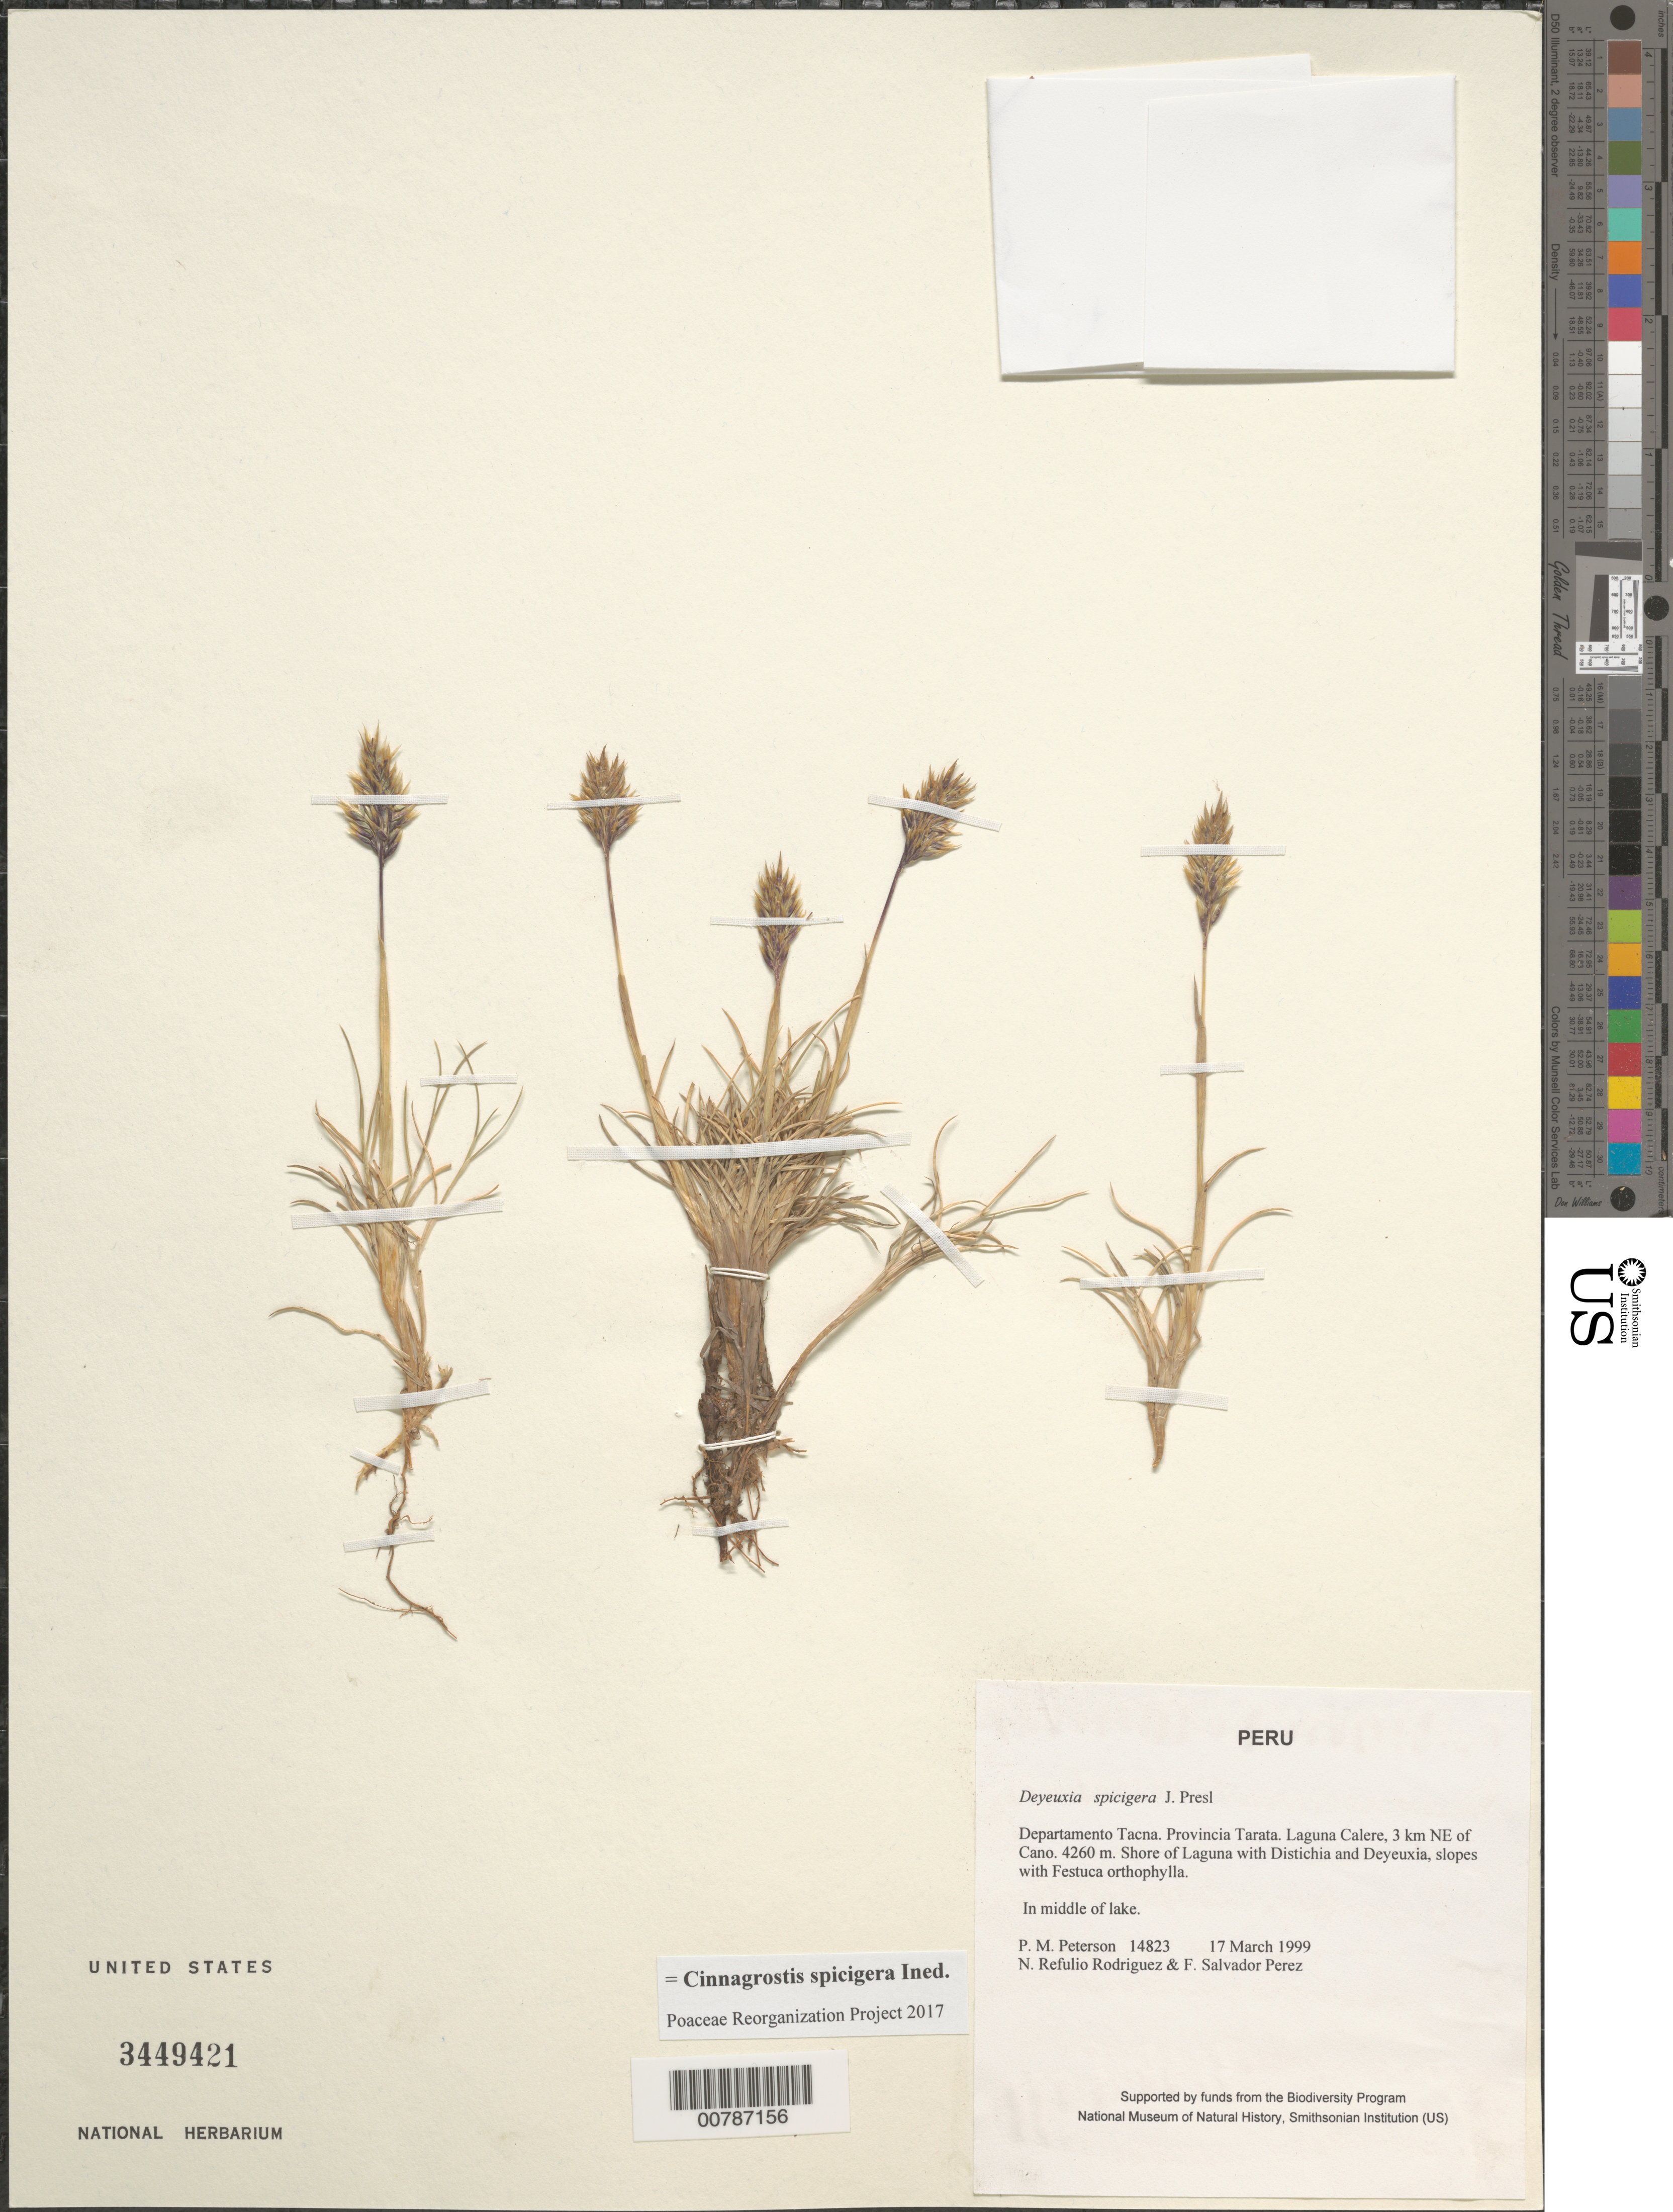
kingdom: Plantae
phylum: Tracheophyta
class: Liliopsida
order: Poales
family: Poaceae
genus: Cinnagrostis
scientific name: Cinnagrostis spicigera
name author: (J. Presl) P.M. Peterson et al.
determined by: Poaceae Reorganization Project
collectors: P. M. Peterson, N. Refulio-Rodríguez & F. Salvador Perez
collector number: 14823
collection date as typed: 17 Mar 1999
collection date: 1999-03-17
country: Peru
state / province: Tacna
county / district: Tarata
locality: Laguna Calere, 3 km NE of Cano.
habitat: Shore of Laguna with Distichia and Deyeuxia, slopes with Festuca orthophylla.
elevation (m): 4260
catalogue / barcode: US 3449421